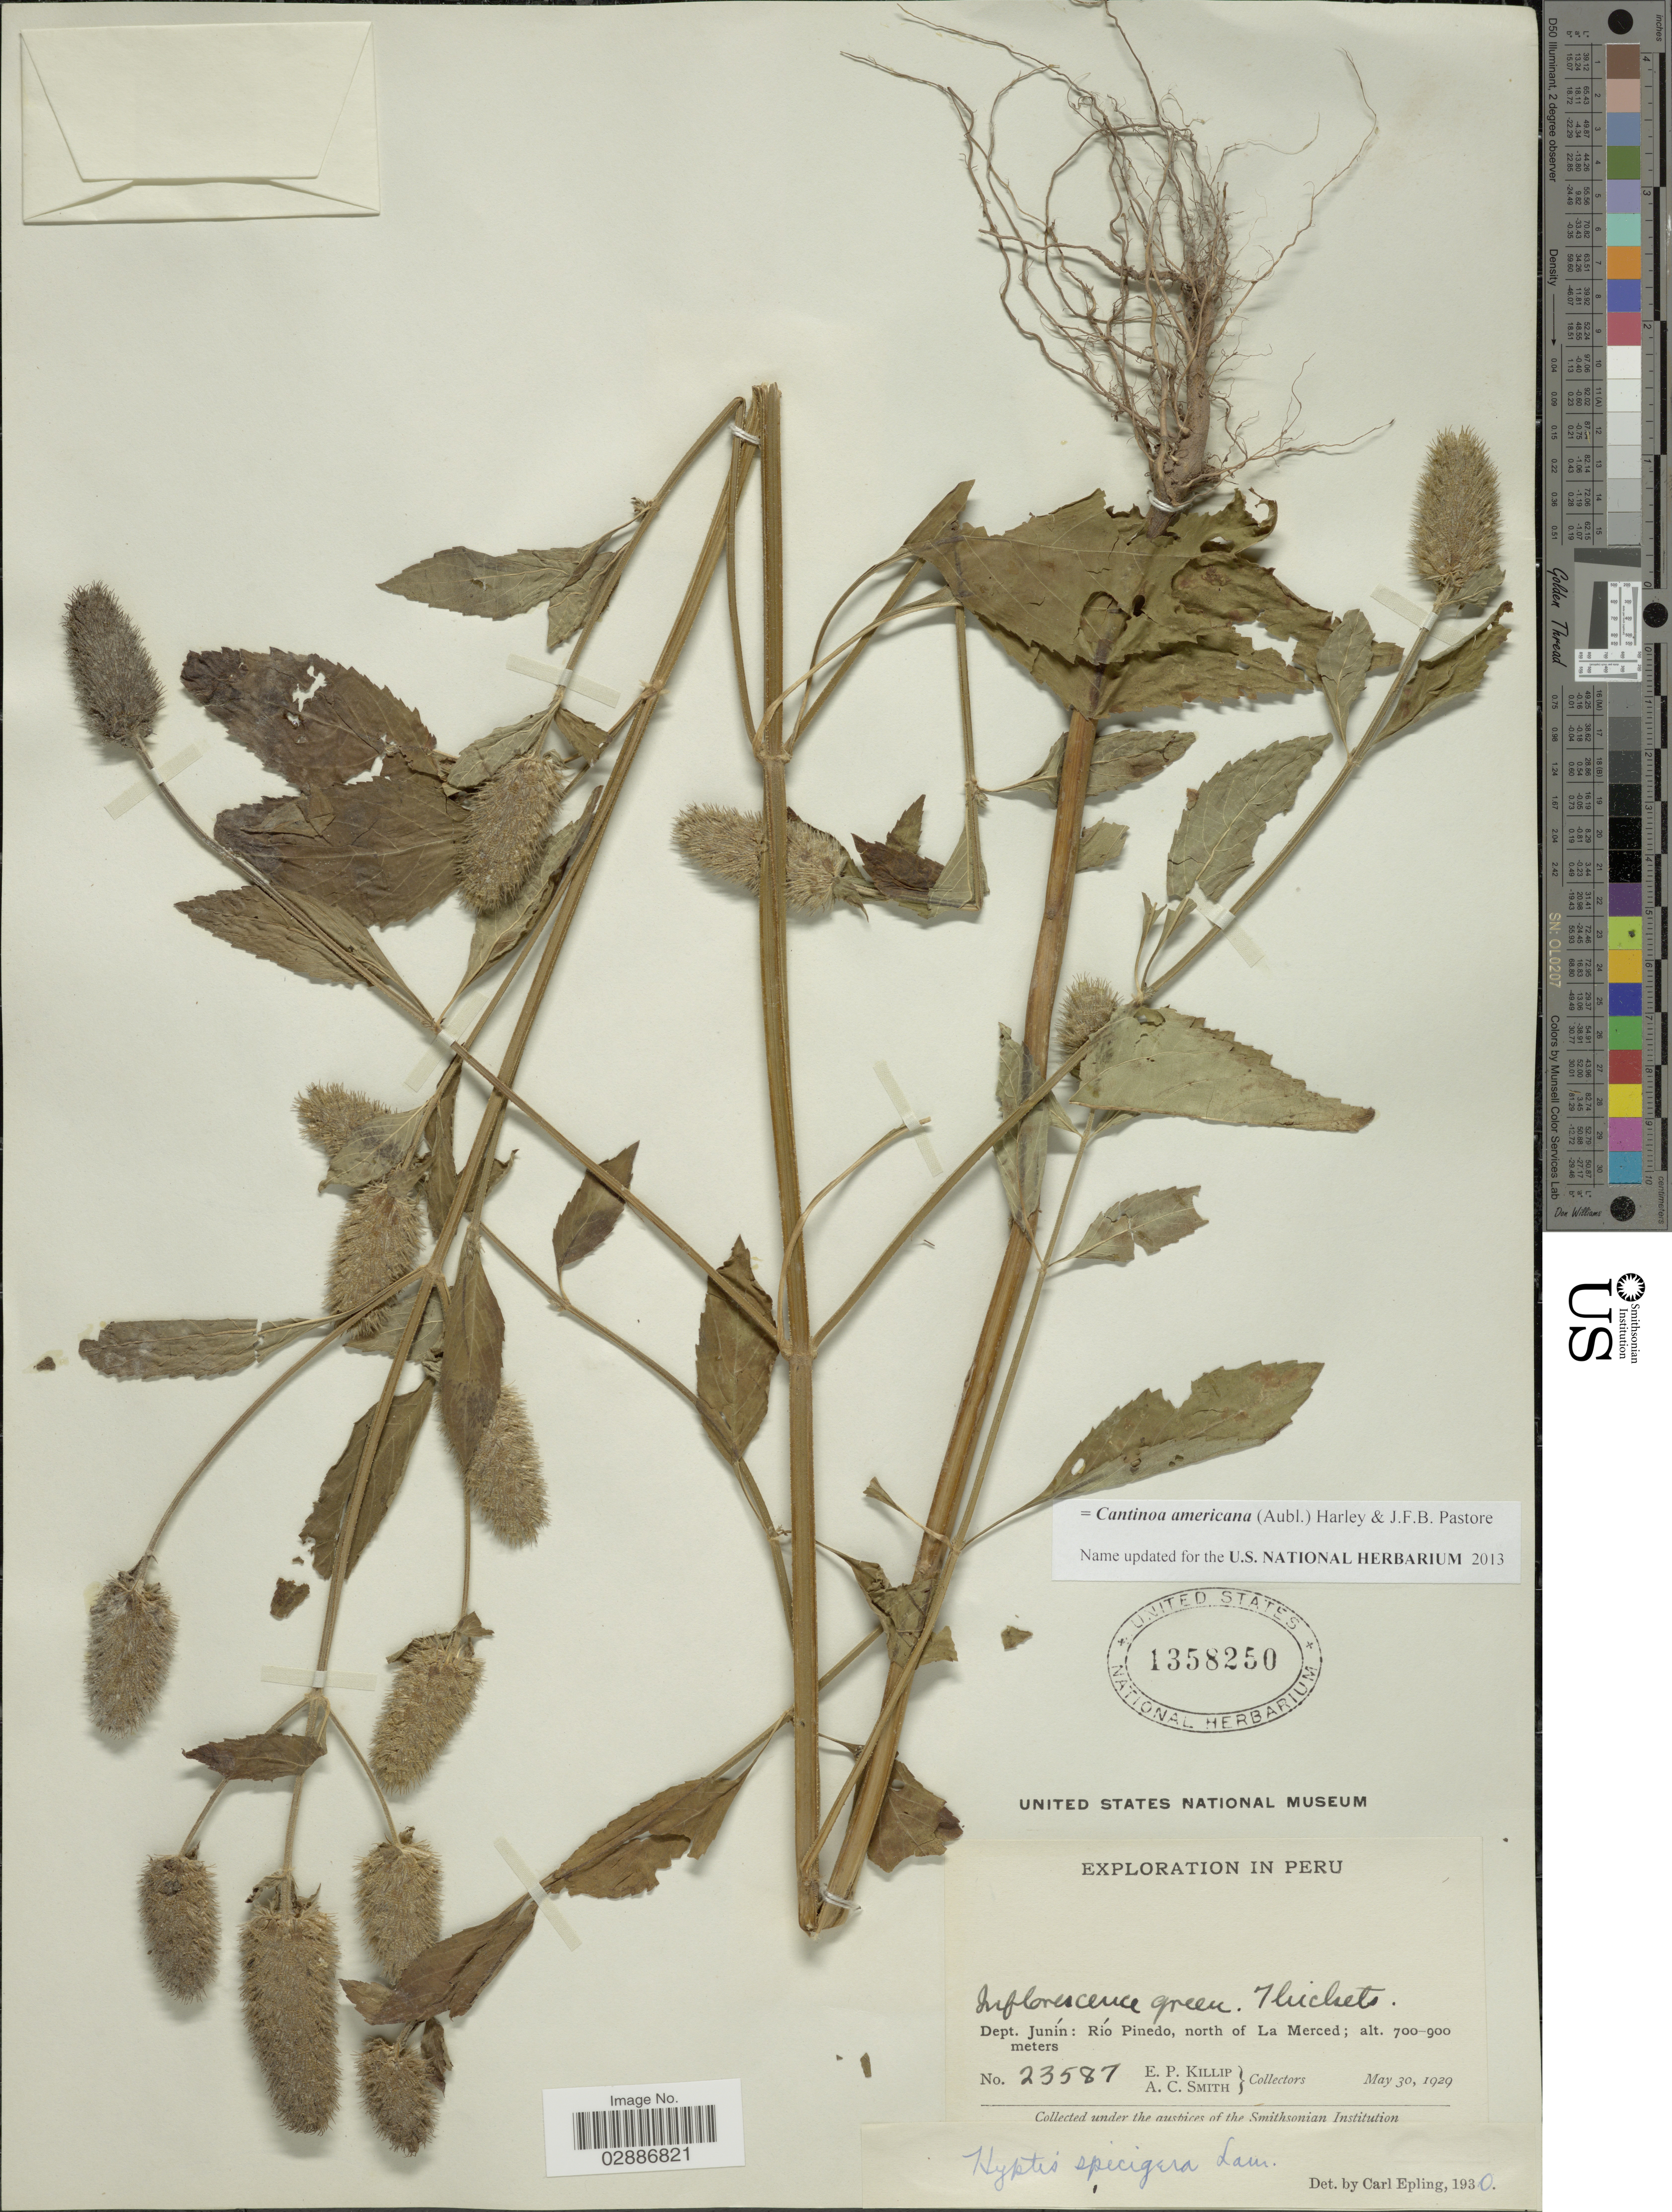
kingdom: Plantae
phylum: Tracheophyta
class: Magnoliopsida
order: Lamiales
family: Lamiaceae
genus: Cantinoa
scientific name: Cantinoa americana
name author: (Aubl.) Harley & J.F.B. Pastore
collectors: E. P. Killip & A. C. Smith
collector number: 23587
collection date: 1929-05-30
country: Peru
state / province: Junín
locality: Dept. Junín: Río Pinedo, north of La Merced.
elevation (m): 700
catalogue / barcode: US 1358250